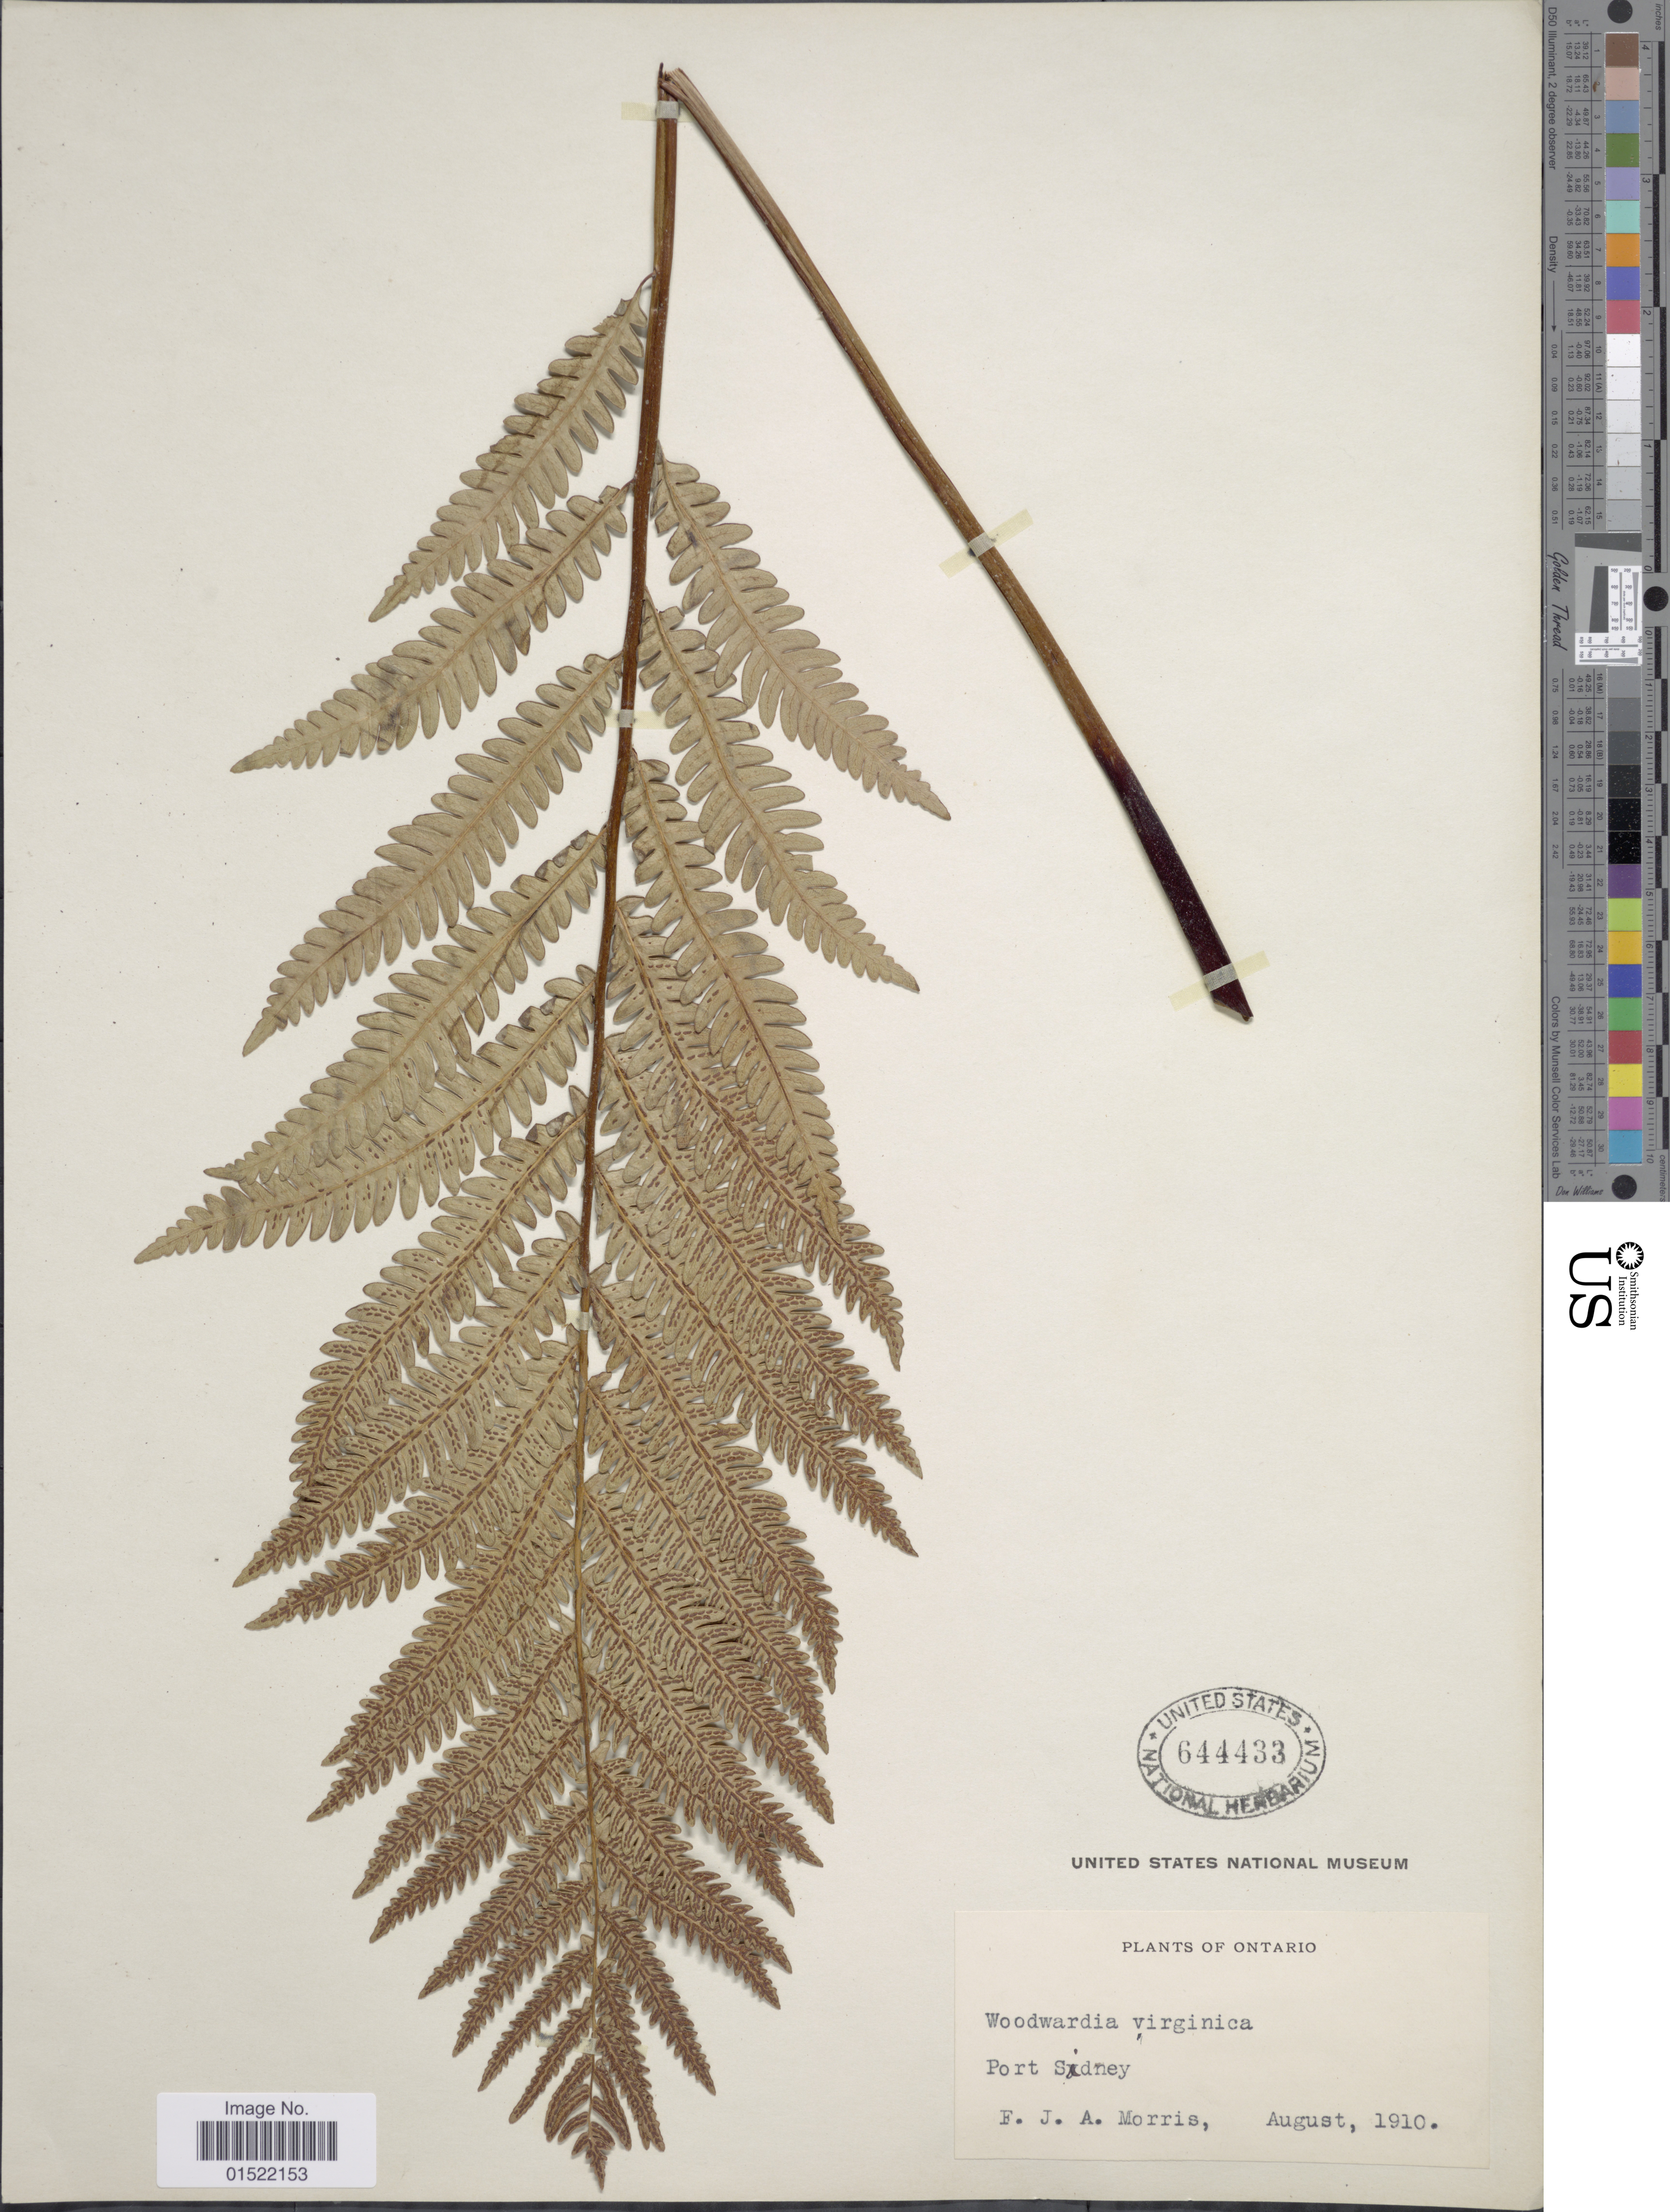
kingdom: Plantae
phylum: Tracheophyta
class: Polypodiopsida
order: Polypodiales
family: Blechnaceae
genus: Woodwardia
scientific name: Woodwardia virginica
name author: (L.) R.M. Sm.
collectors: F. Morris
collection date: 1910-08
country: Canada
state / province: Ontario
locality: Port Sidney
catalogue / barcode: US 644433